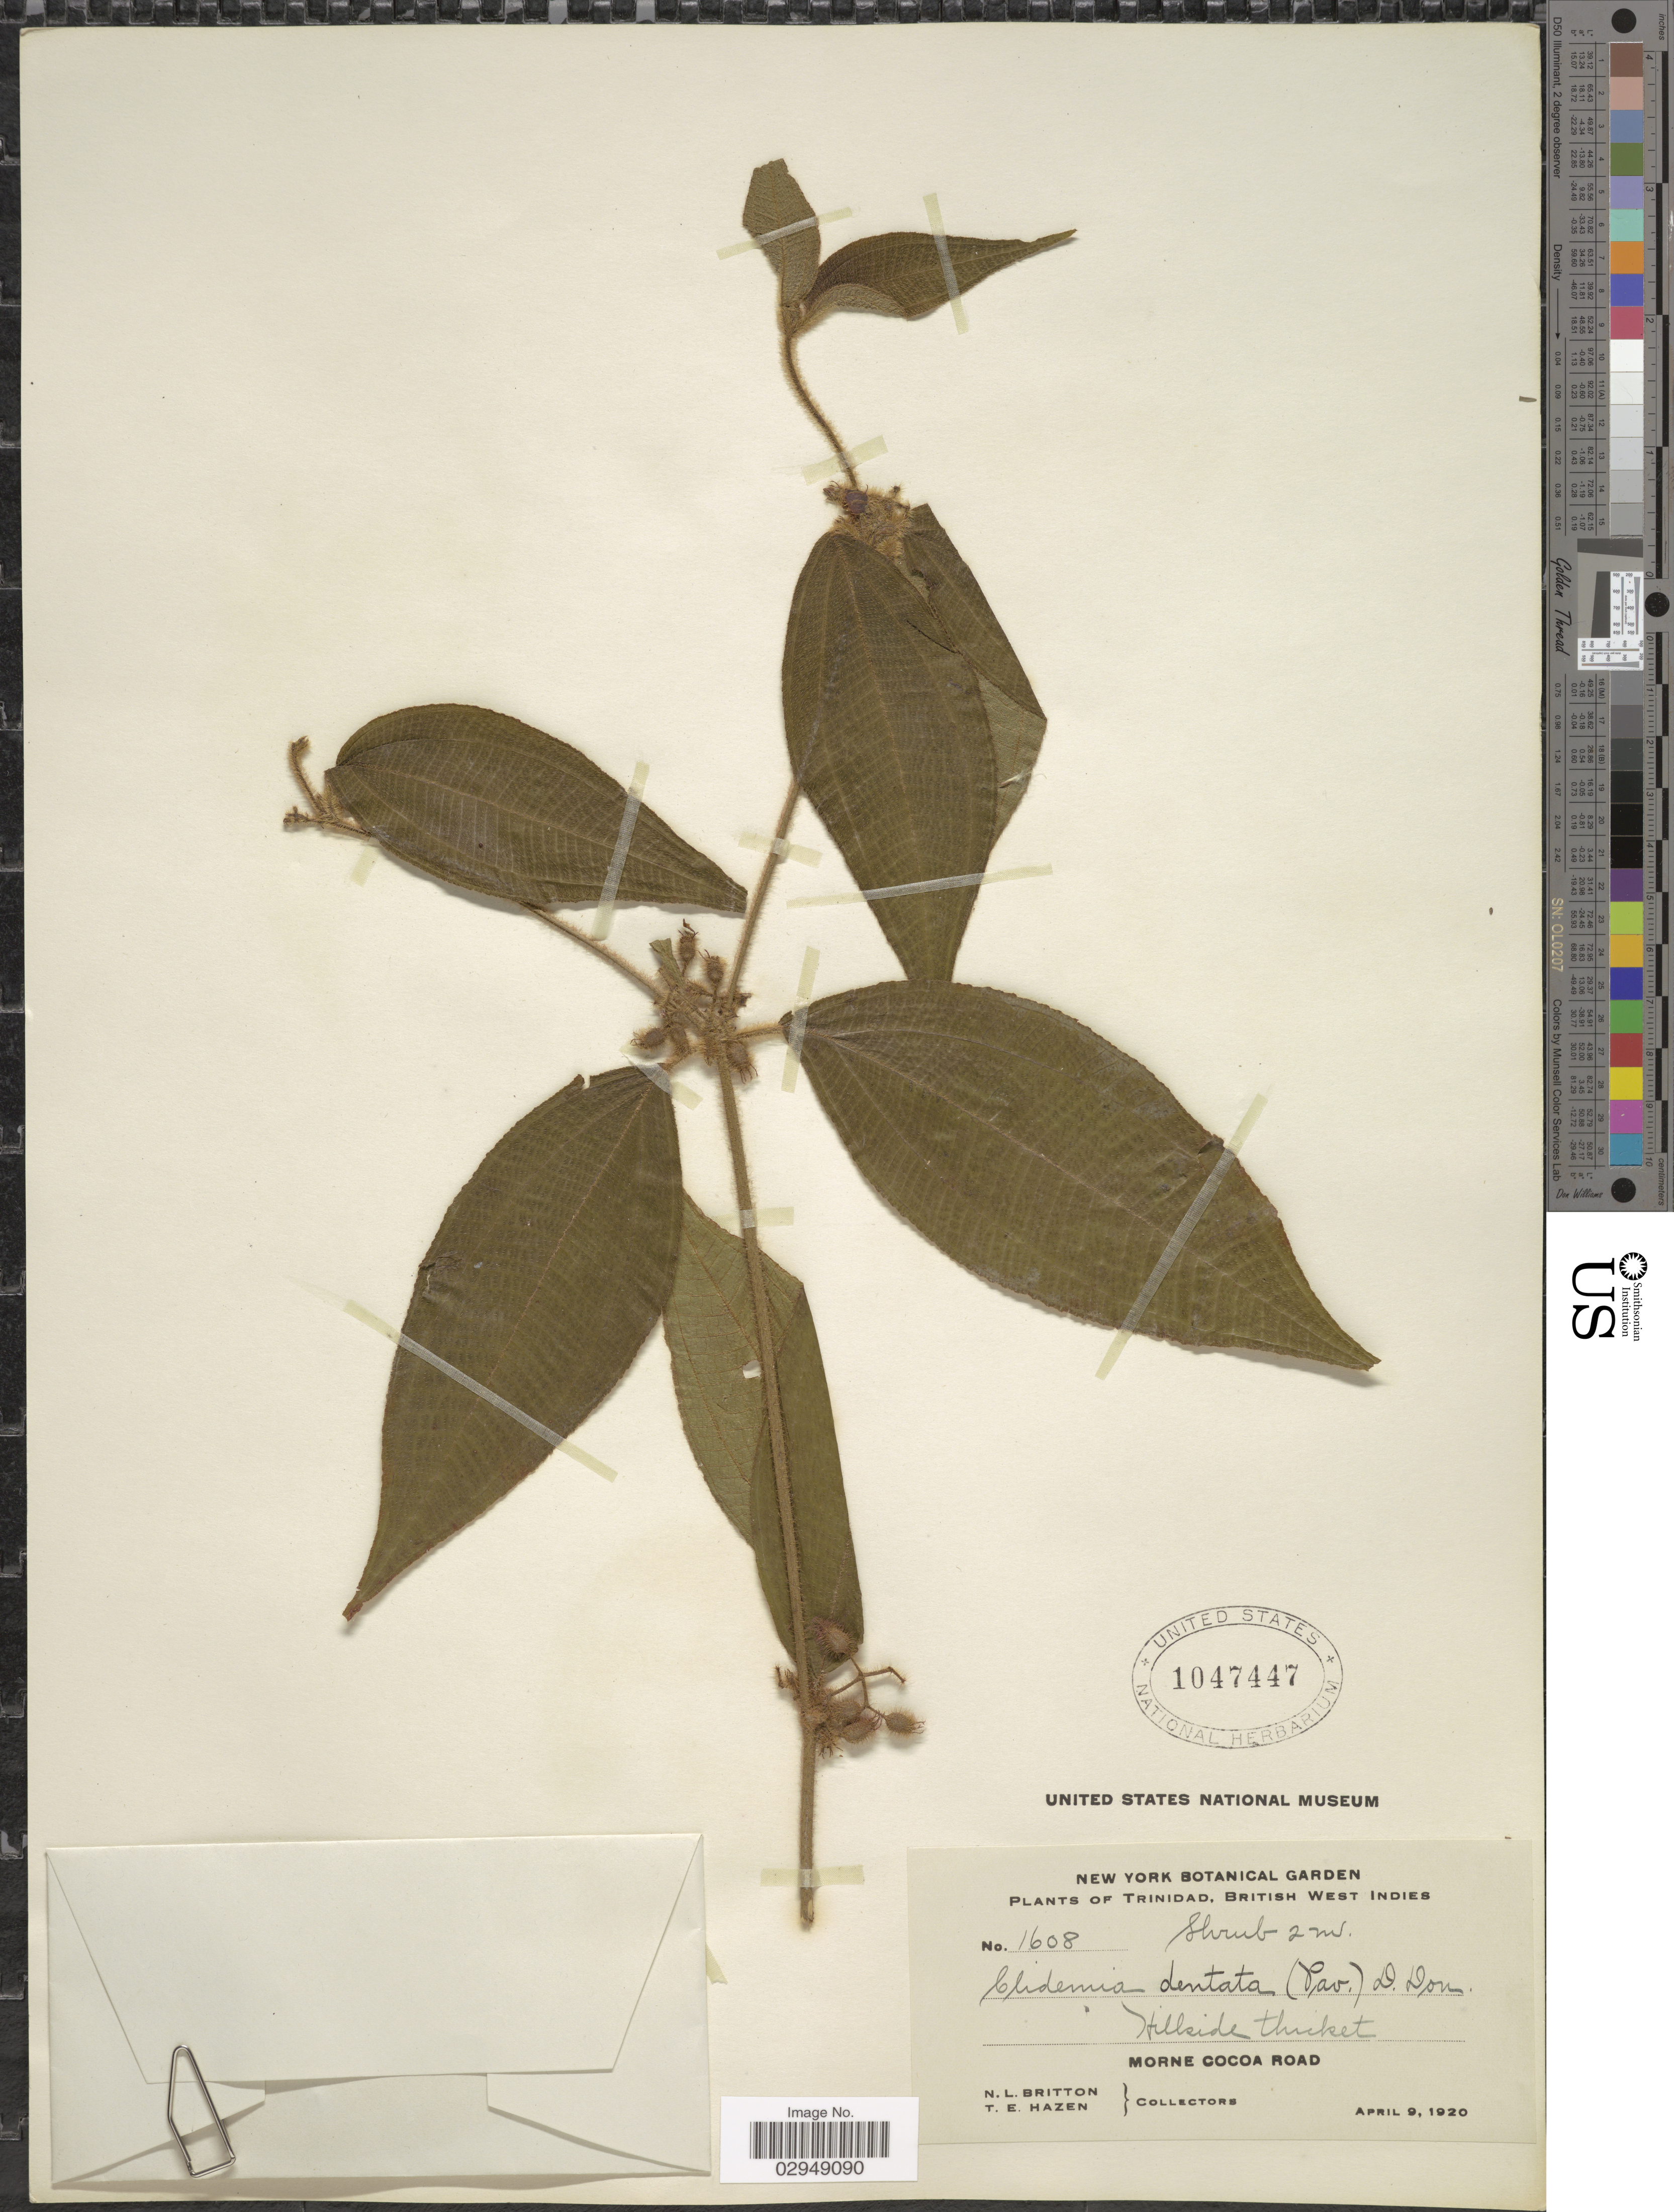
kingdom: Plantae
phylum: Tracheophyta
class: Magnoliopsida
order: Myrtales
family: Melastomataceae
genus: Clidemia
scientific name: Clidemia dentata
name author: D. Don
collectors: N. Britton & T. E. Hazen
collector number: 1608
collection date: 1920-04-09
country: Trinidad and Tobago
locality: Trinidad, British West Indies, Hillside thicket, Morne Cocoa Road.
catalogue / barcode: US 1047447